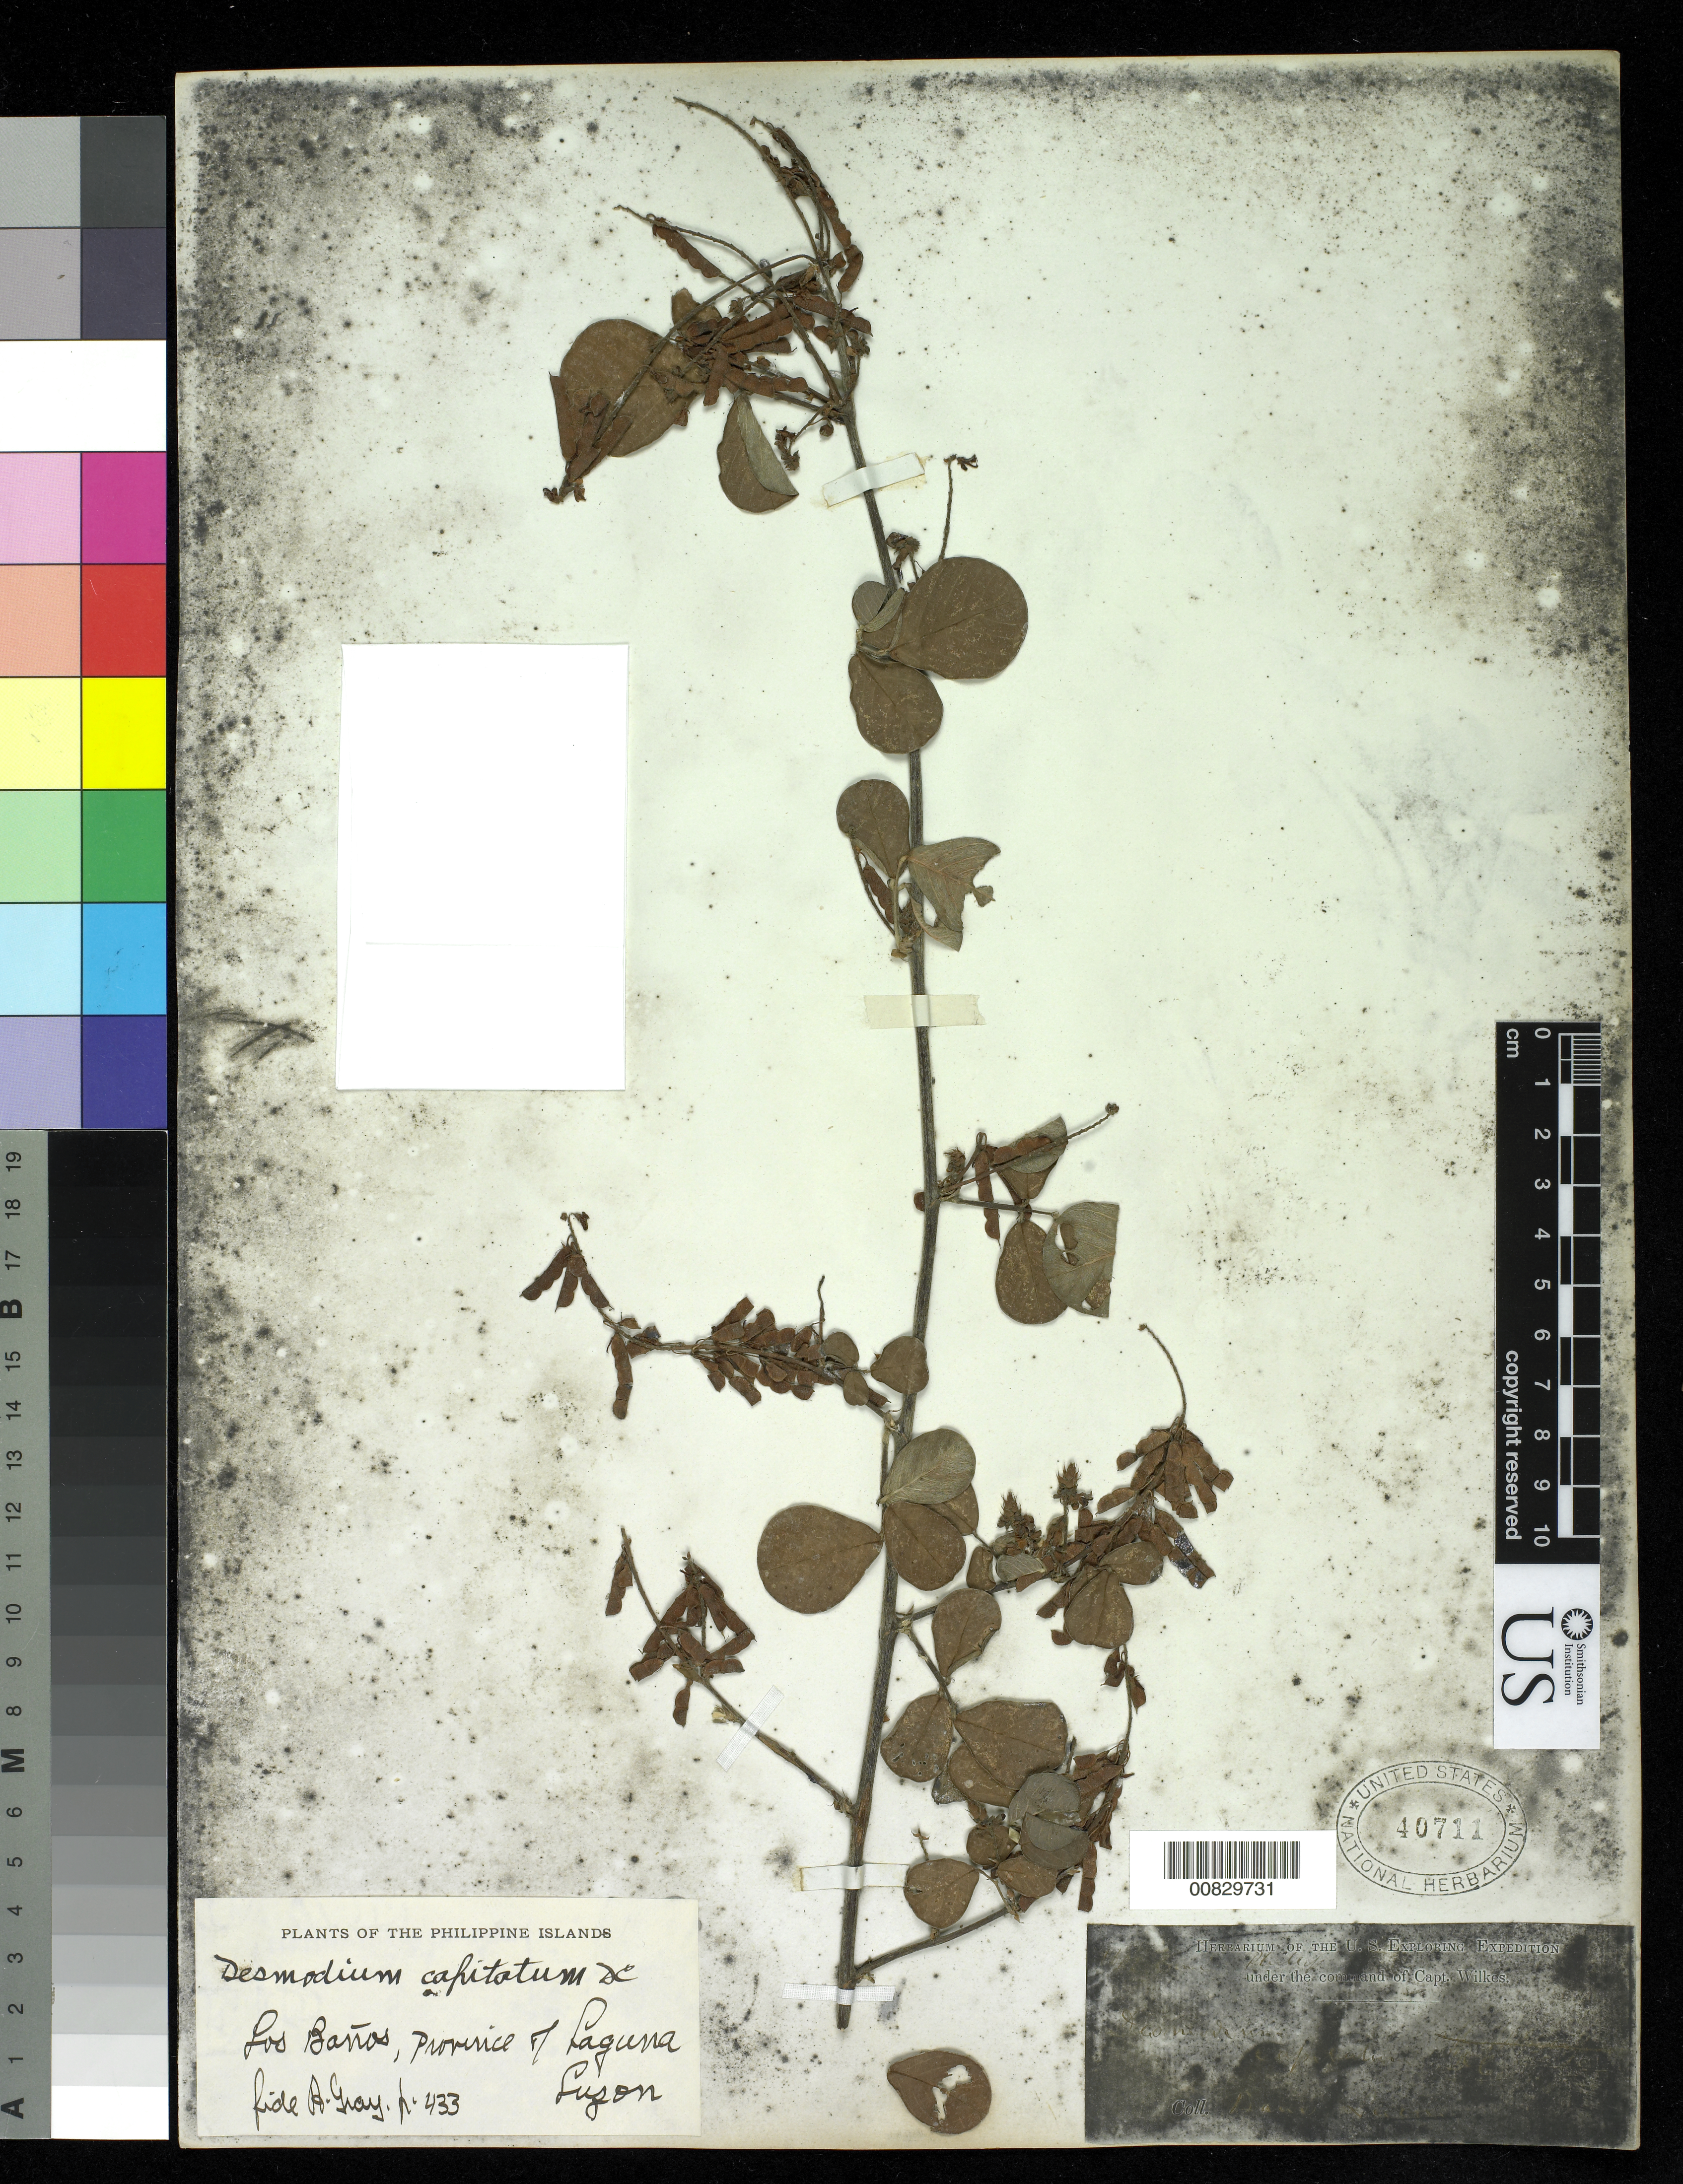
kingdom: Plantae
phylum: Tracheophyta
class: Magnoliopsida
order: Fabales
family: Fabaceae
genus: Grona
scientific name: Grona retroflexa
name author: (L.) H. Ohashi & K. Ohashi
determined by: Strong, Mark T., (BOT), Smithsonian Institution - National Museum of Natural History (UNITED STATES)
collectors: Wilkes Explor. Exped.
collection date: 1838/1842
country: Philippines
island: Luzon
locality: Banos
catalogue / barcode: US 40711